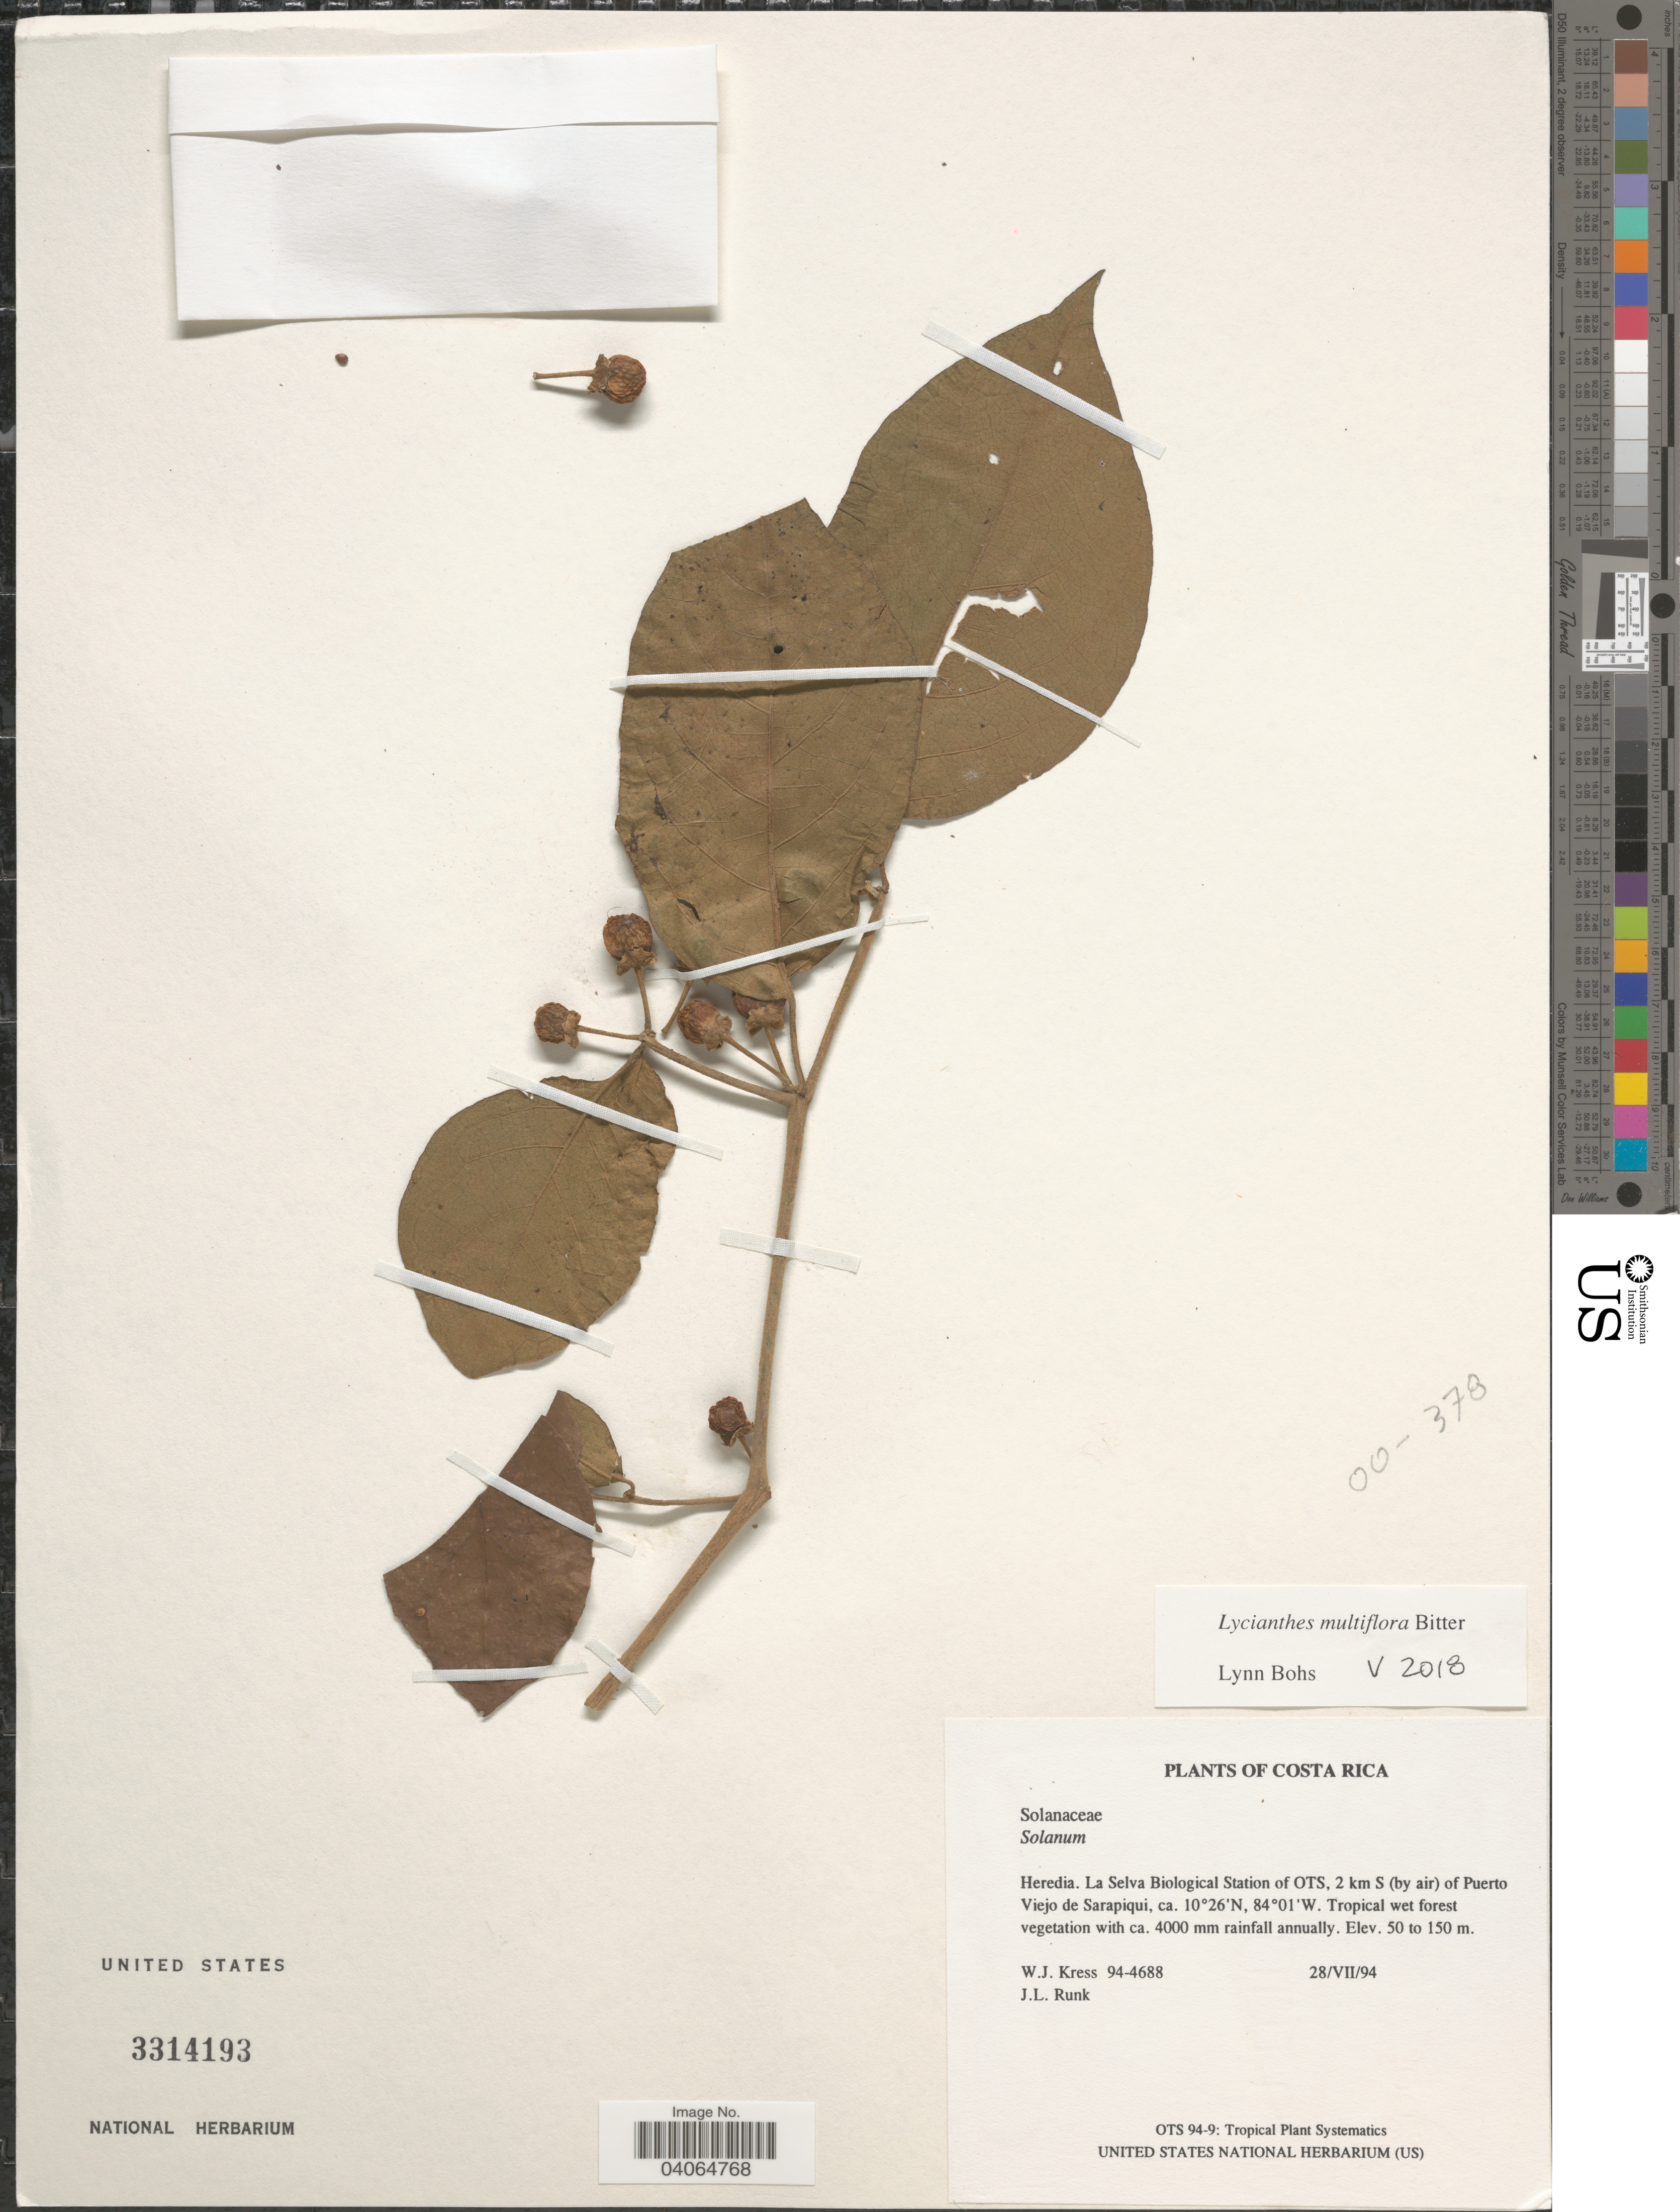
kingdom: Plantae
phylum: Tracheophyta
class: Magnoliopsida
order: Solanales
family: Solanaceae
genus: Lycianthes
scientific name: Lycianthes multiflora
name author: Bitter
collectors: W. J. Kress & Runk, J. L.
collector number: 94-4688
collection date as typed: Transcribed d/m/y: 28/7/94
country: Costa Rica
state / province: Heredia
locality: La Selva Biological Station of OTS, 2 km S (by air) of Puerto Viejo de Sarapiqui.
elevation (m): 50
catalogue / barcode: US 3314193